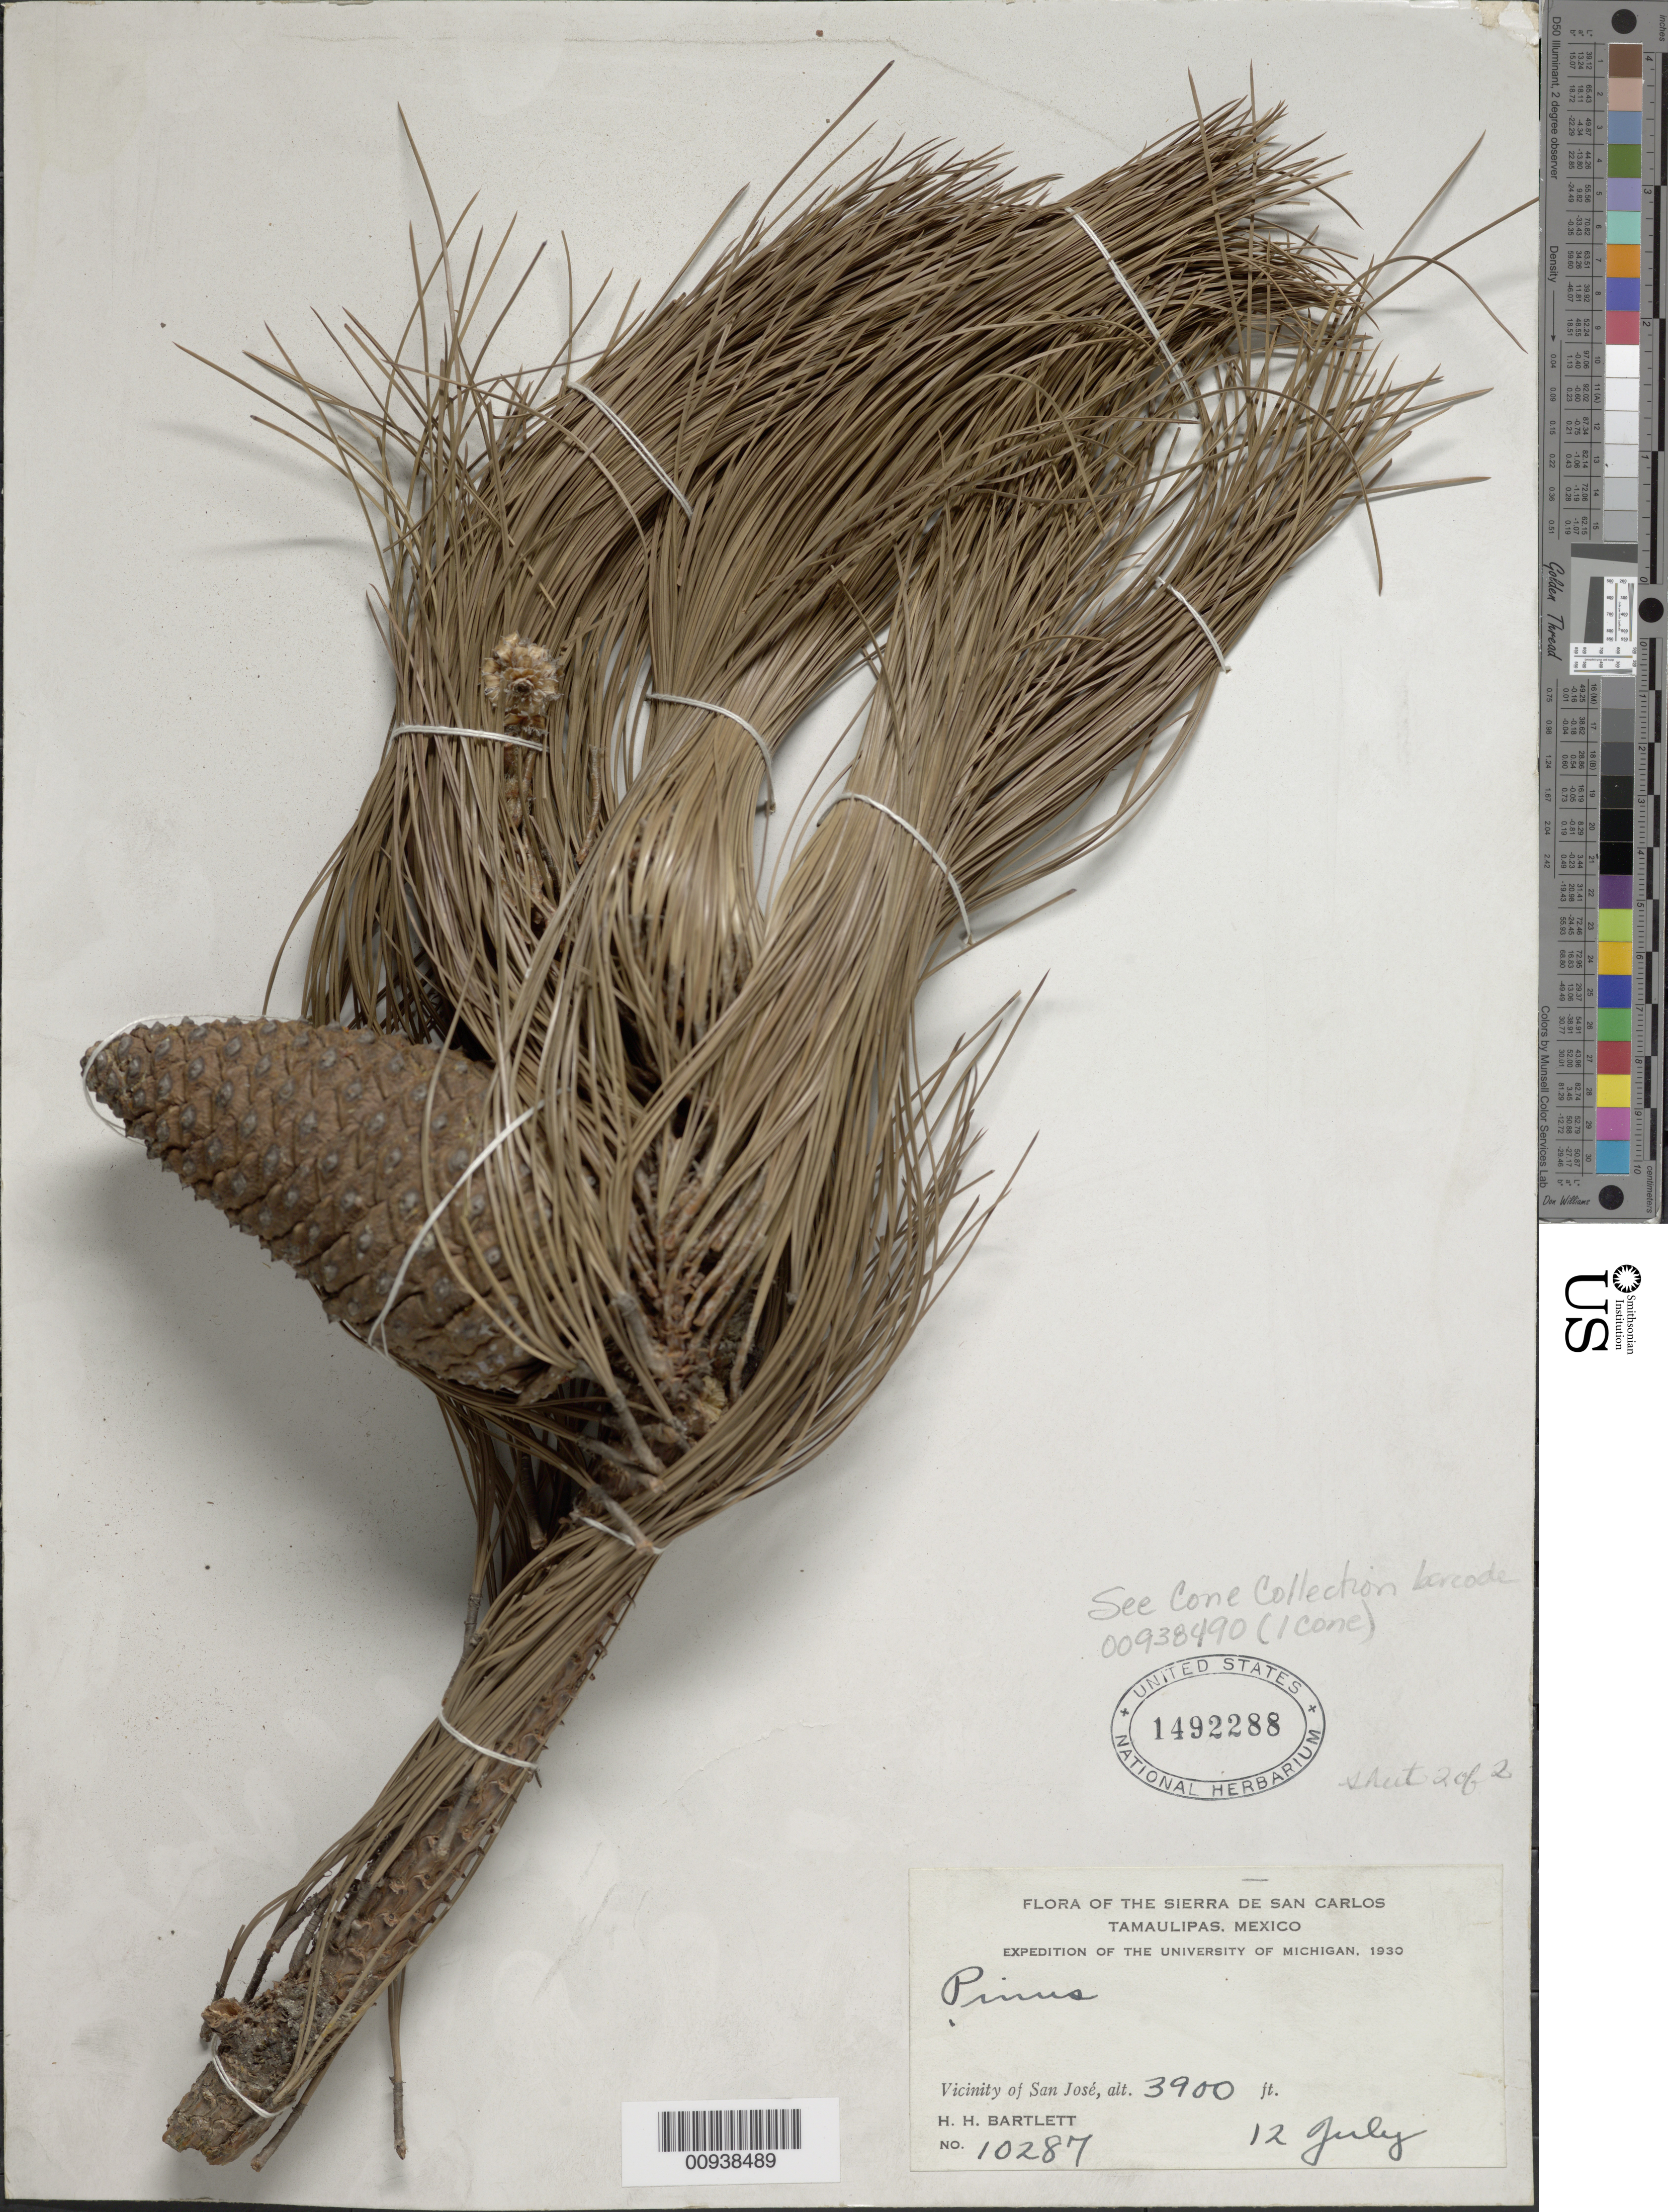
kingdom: Plantae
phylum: Tracheophyta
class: Pinopsida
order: Pinales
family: Pinaceae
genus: Pinus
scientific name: Pinus sp.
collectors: H. H. Bartlett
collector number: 10287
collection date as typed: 12 Jul 1930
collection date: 1930-07-12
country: Mexico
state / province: Tamaulipas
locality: Vicinity of San José. Sierra de San Carlos.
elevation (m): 1189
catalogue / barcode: US 1492288